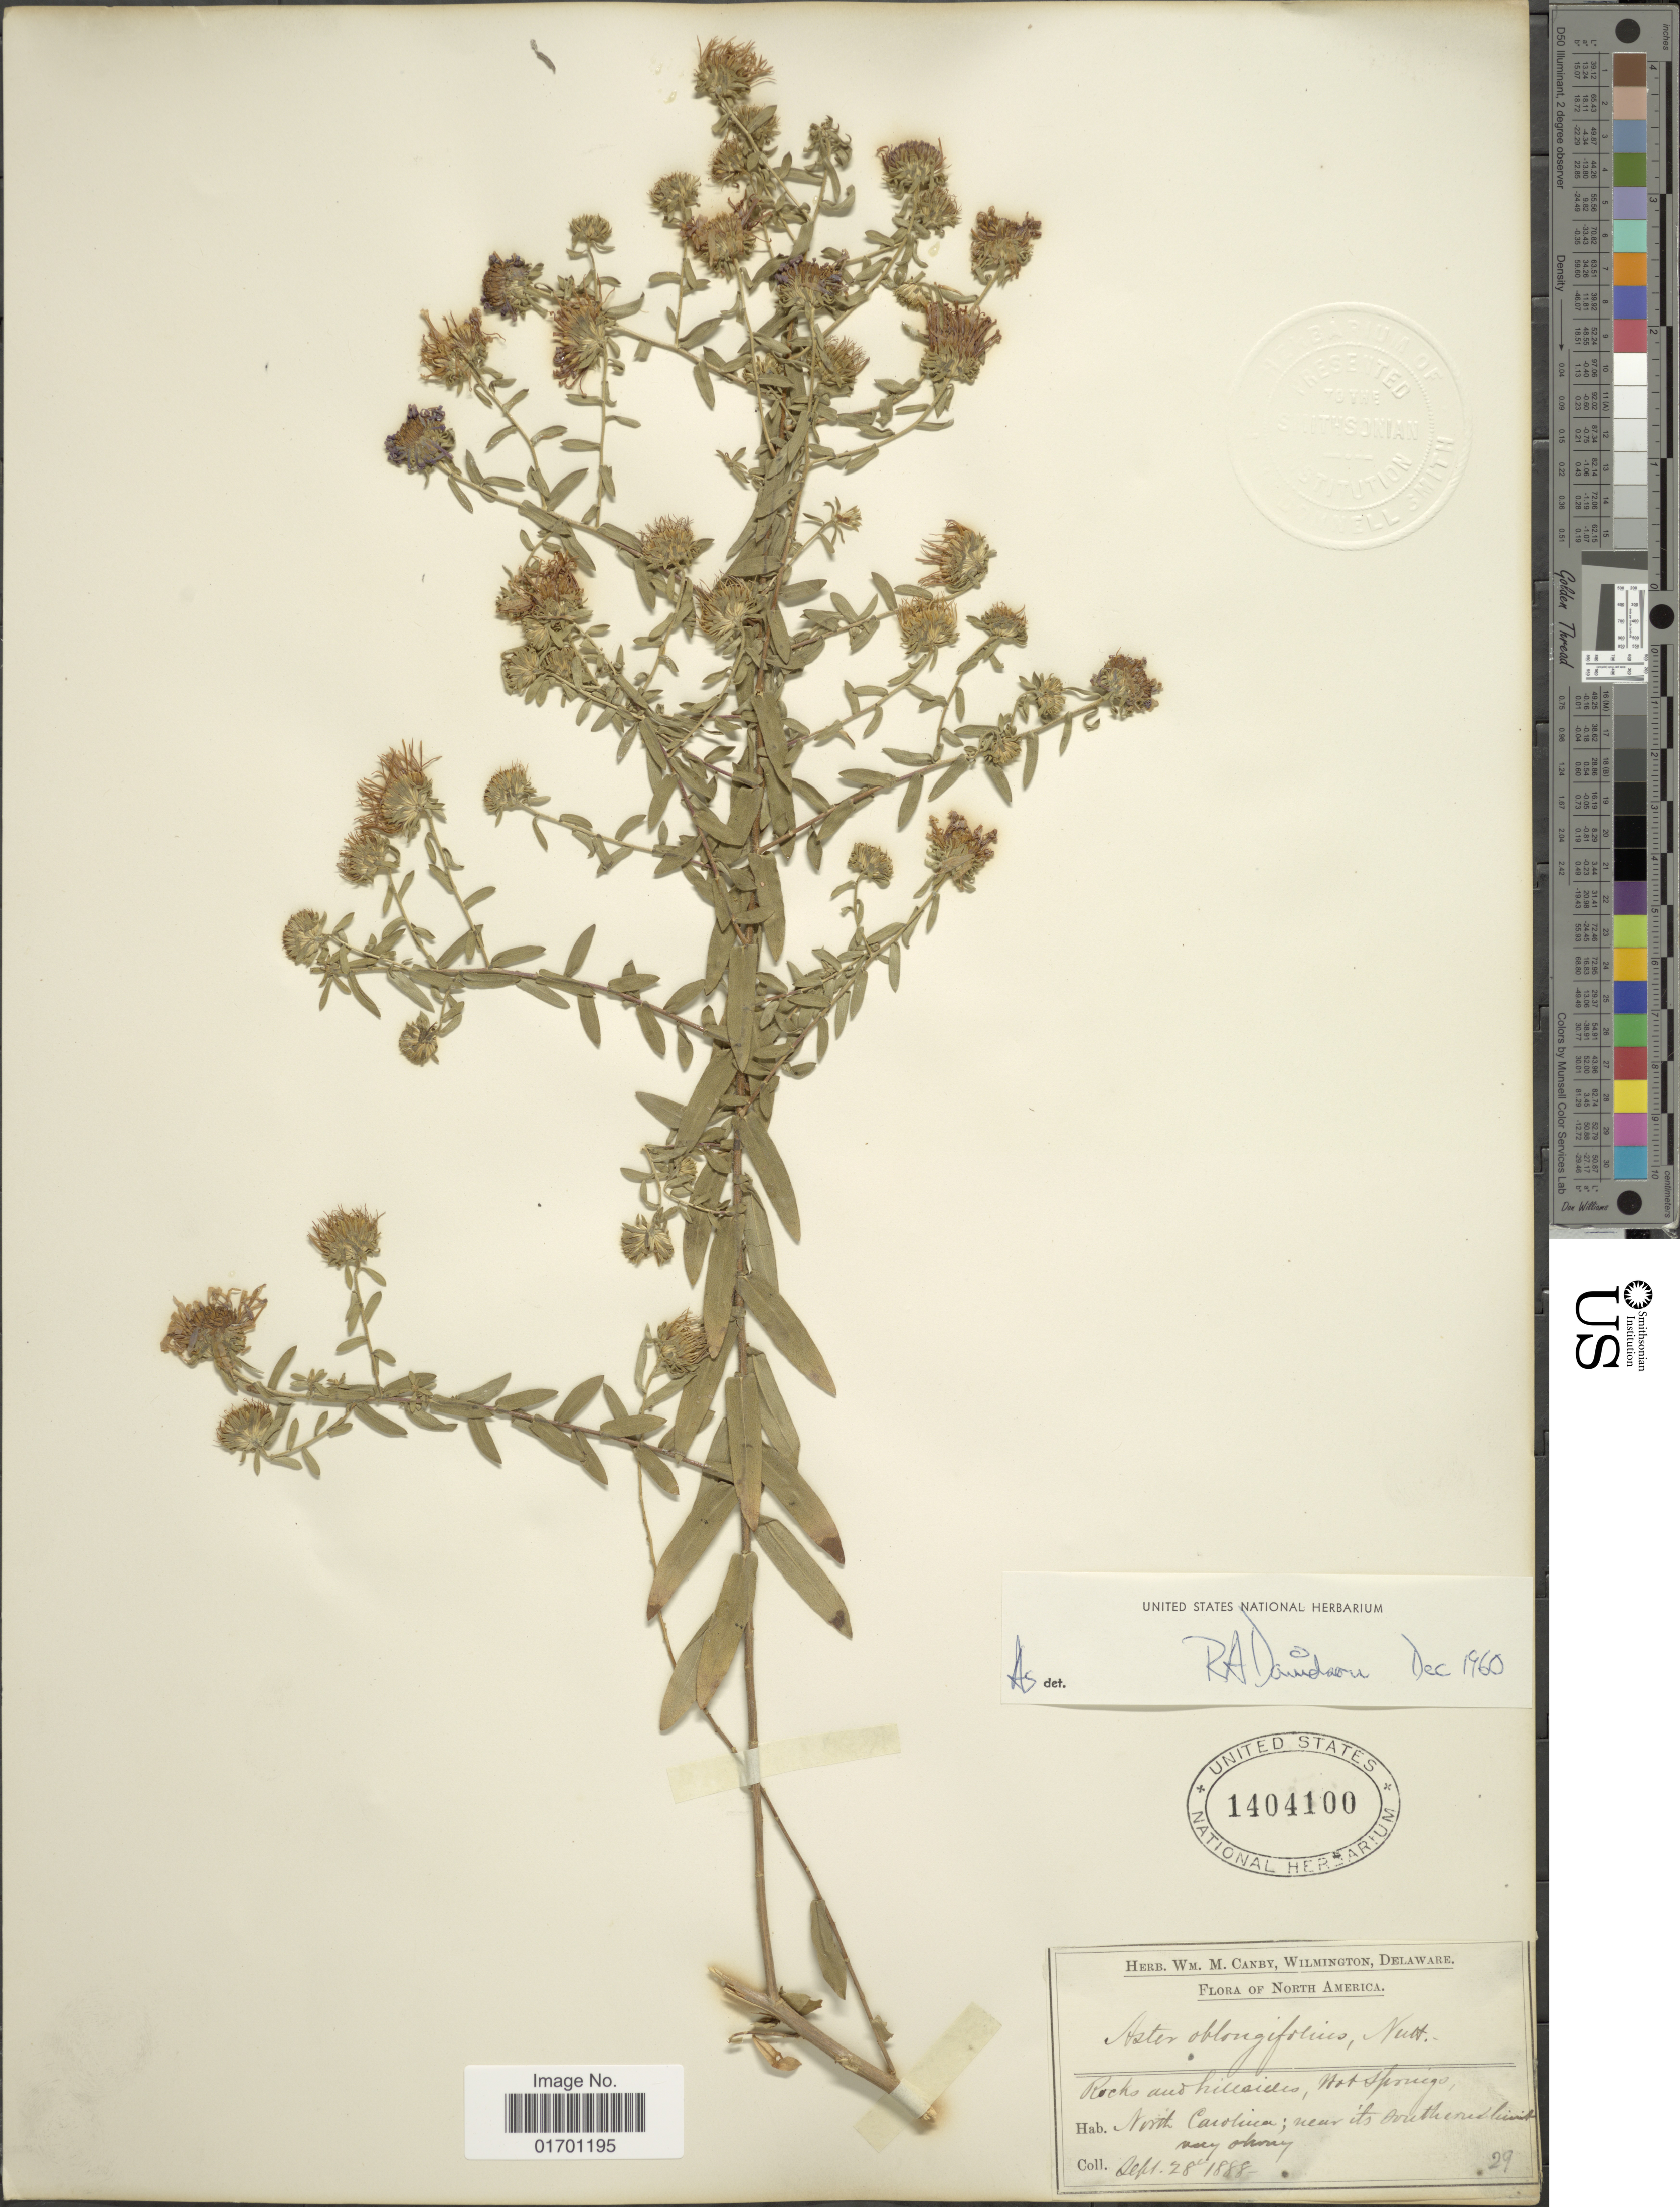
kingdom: Plantae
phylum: Tracheophyta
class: Magnoliopsida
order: Asterales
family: Asteraceae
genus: Symphyotrichum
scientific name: Symphyotrichum oblongifolium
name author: (Nutt.) G.L. Nesom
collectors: ex herb. W.M. Canby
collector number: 29 ?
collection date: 1888-09-28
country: United States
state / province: North Carolina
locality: Near its southern limit.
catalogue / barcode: US 1404100